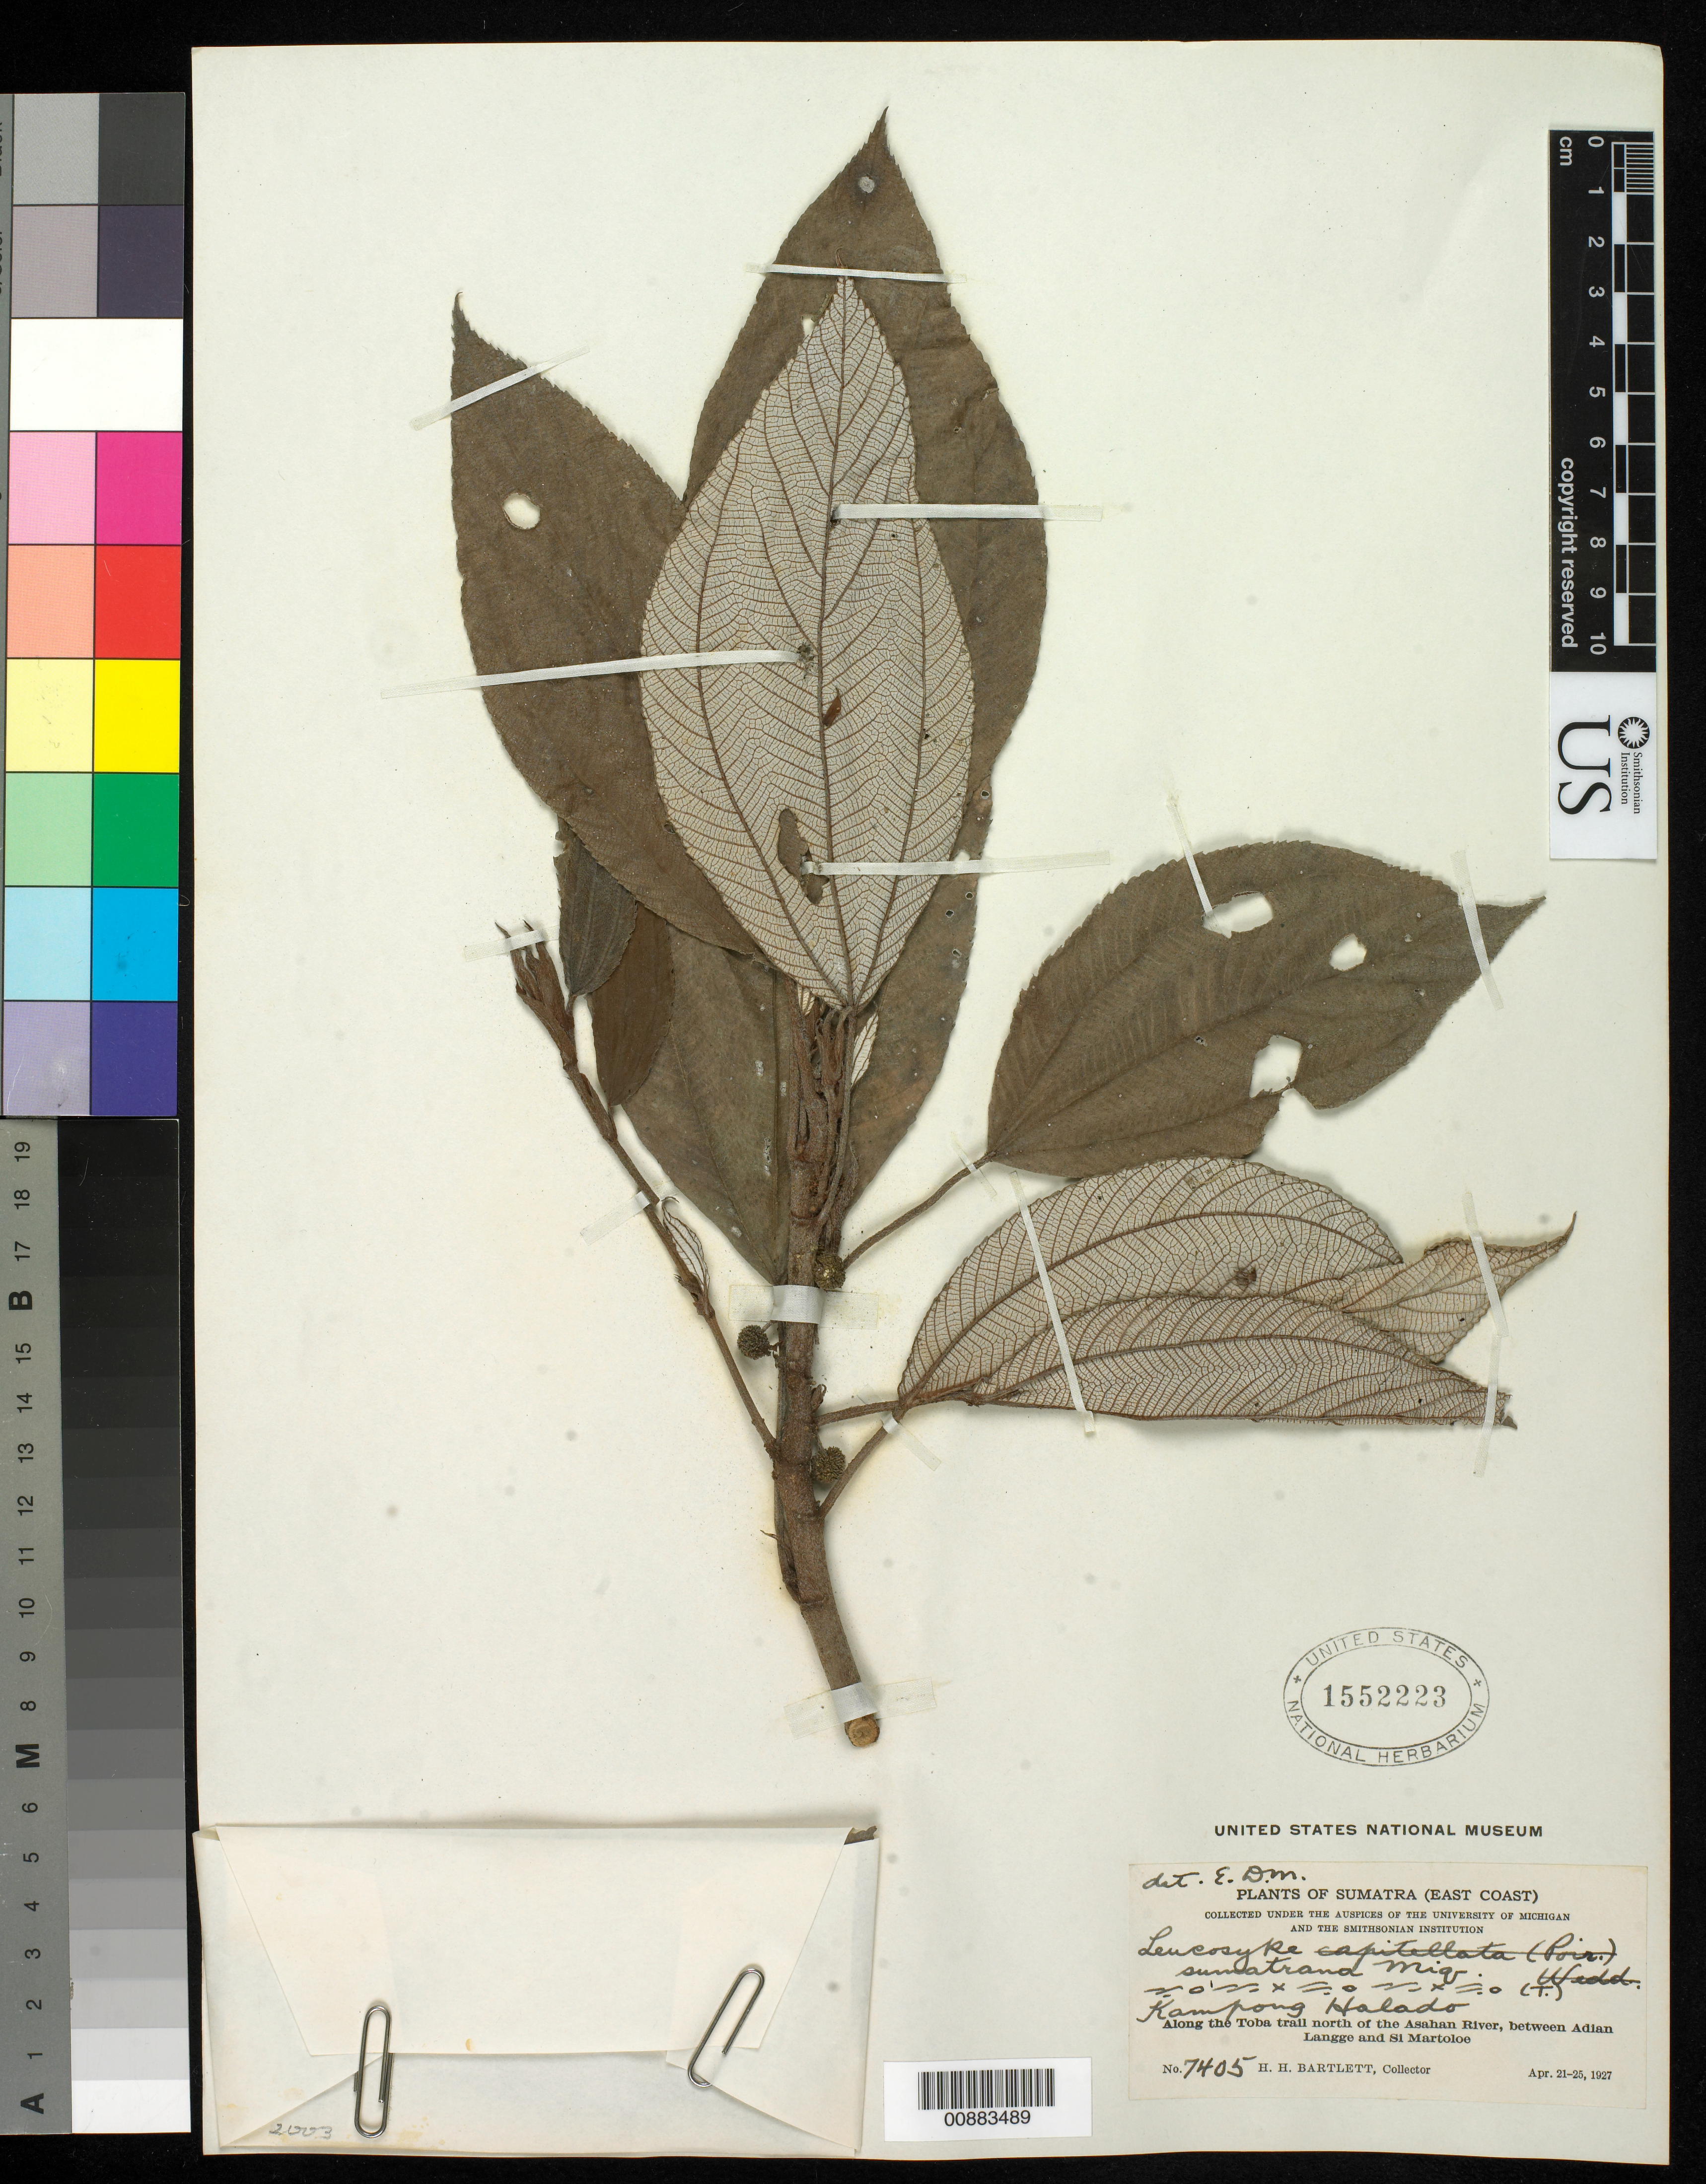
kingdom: Plantae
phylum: Tracheophyta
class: Magnoliopsida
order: Rosales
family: Urticaceae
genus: Leucosyke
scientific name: Leucosyke sumatrana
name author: Miq.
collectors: H. H. Bartlett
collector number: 7405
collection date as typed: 21 Apr 1927 to 25 Apr 1927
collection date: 1927-04-21/1927-04-25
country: Indonesia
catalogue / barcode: US 1552223